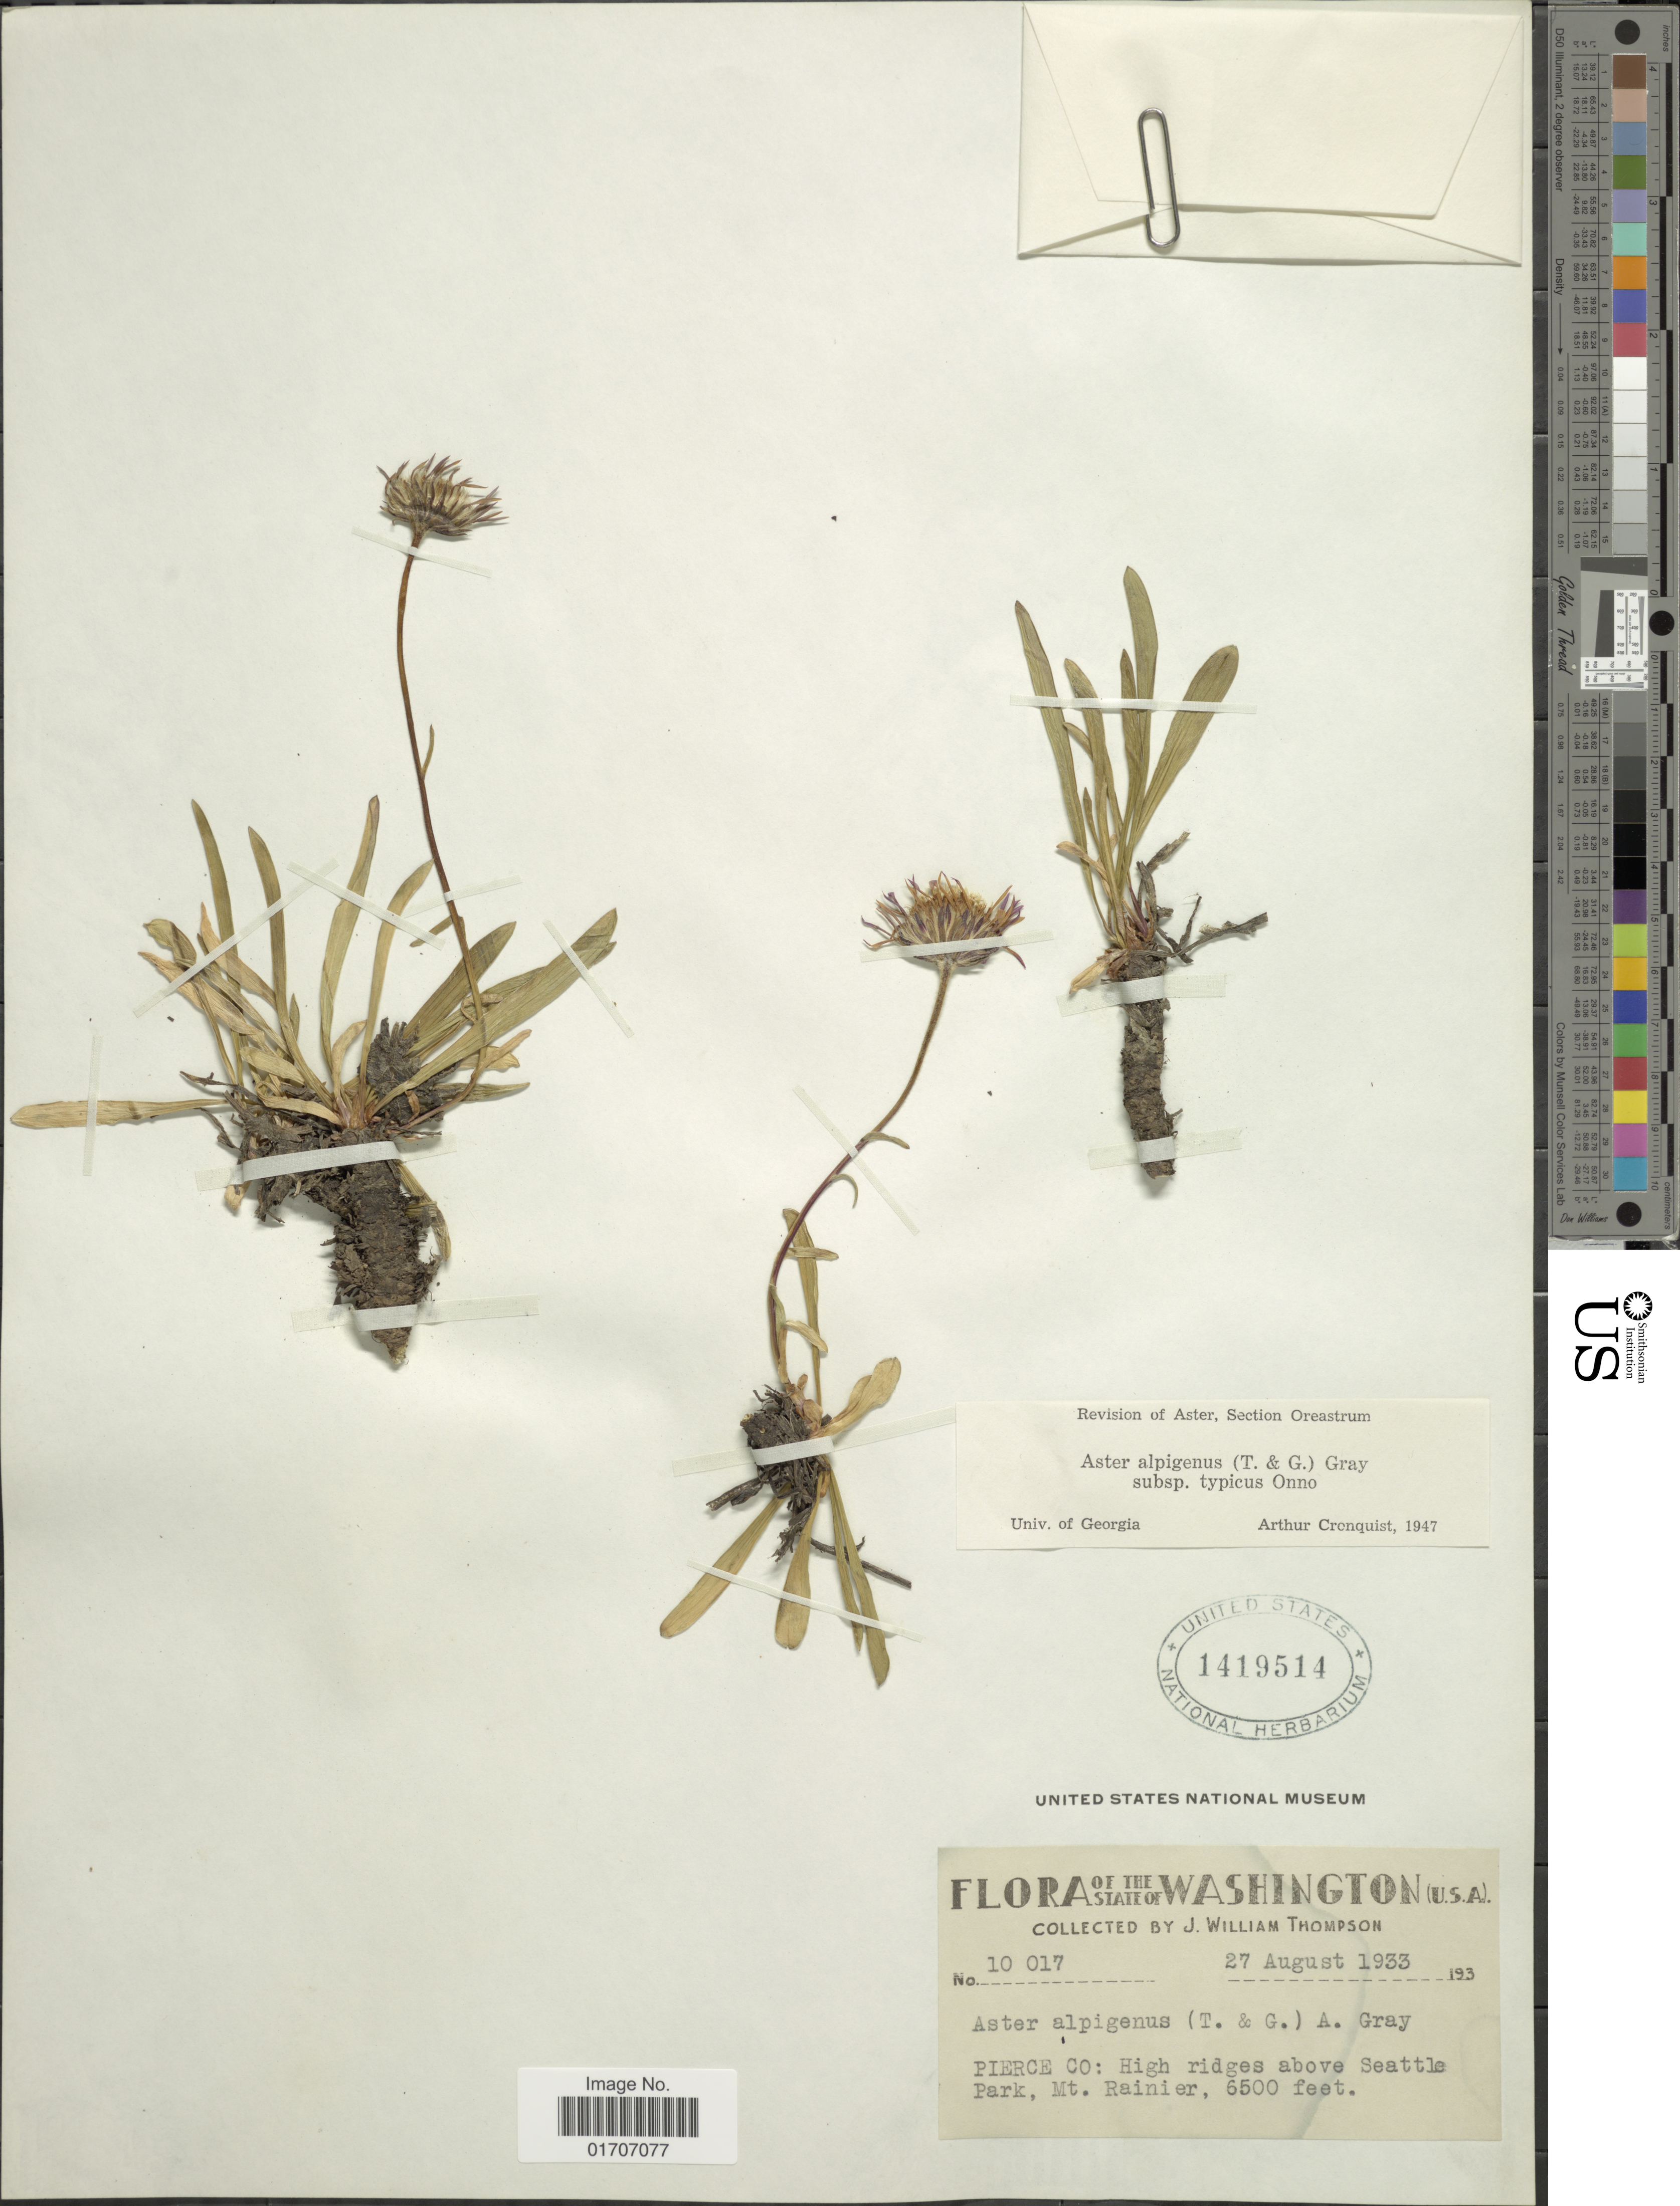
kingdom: Plantae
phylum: Tracheophyta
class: Magnoliopsida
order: Asterales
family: Asteraceae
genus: Oreostemma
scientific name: Oreostemma alpigenum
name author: (Torr. & A. Gray) Greene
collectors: J. W. Thompson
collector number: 10017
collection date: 1933-08-27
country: United States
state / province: Washington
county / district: Pierce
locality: State of Washington (U.S.A.). Pierce Co.: High ridges above Seattle Park, Mt. Rainier.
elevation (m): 1981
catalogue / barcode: US 1419514